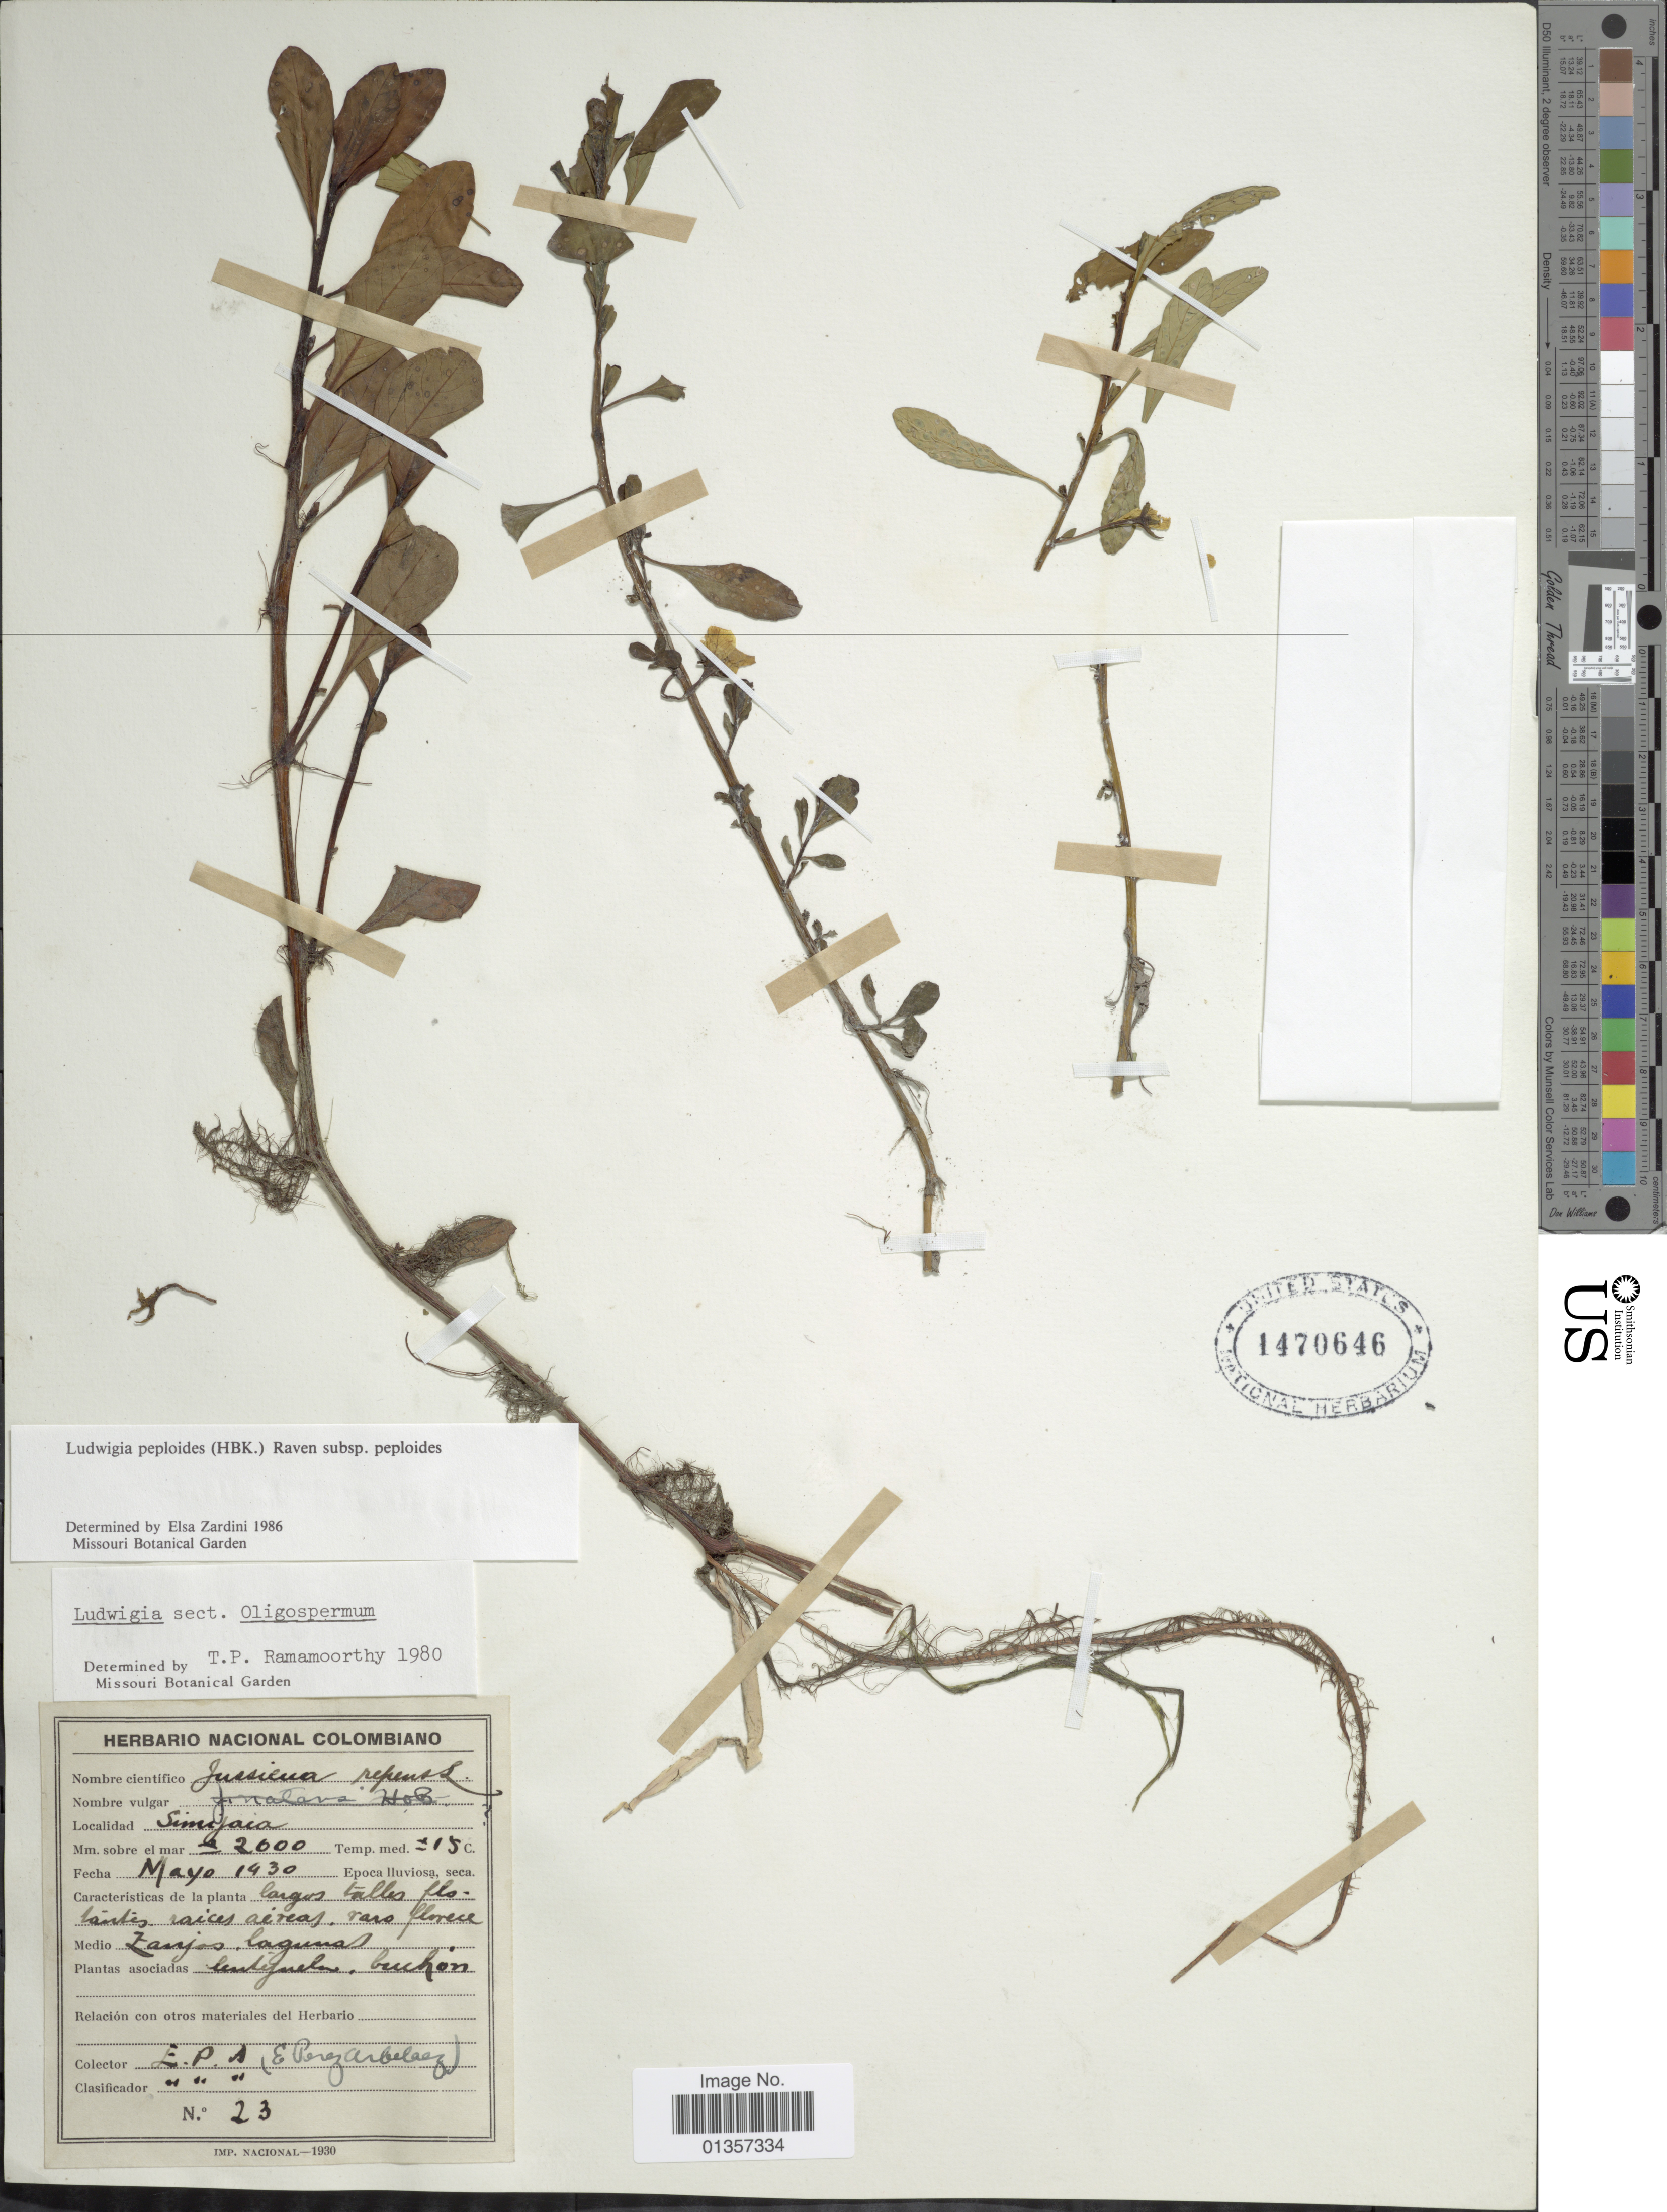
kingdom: Plantae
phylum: Tracheophyta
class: Magnoliopsida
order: Myrtales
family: Onagraceae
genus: Ludwigia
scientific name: Ludwigia peploides subsp. peploides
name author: (Kunth) P.H. Raven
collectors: E. P. Arbelaez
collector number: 23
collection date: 1930-05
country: Colombia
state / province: Cundinamarca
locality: Simijaca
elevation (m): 2600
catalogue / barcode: US 1470646